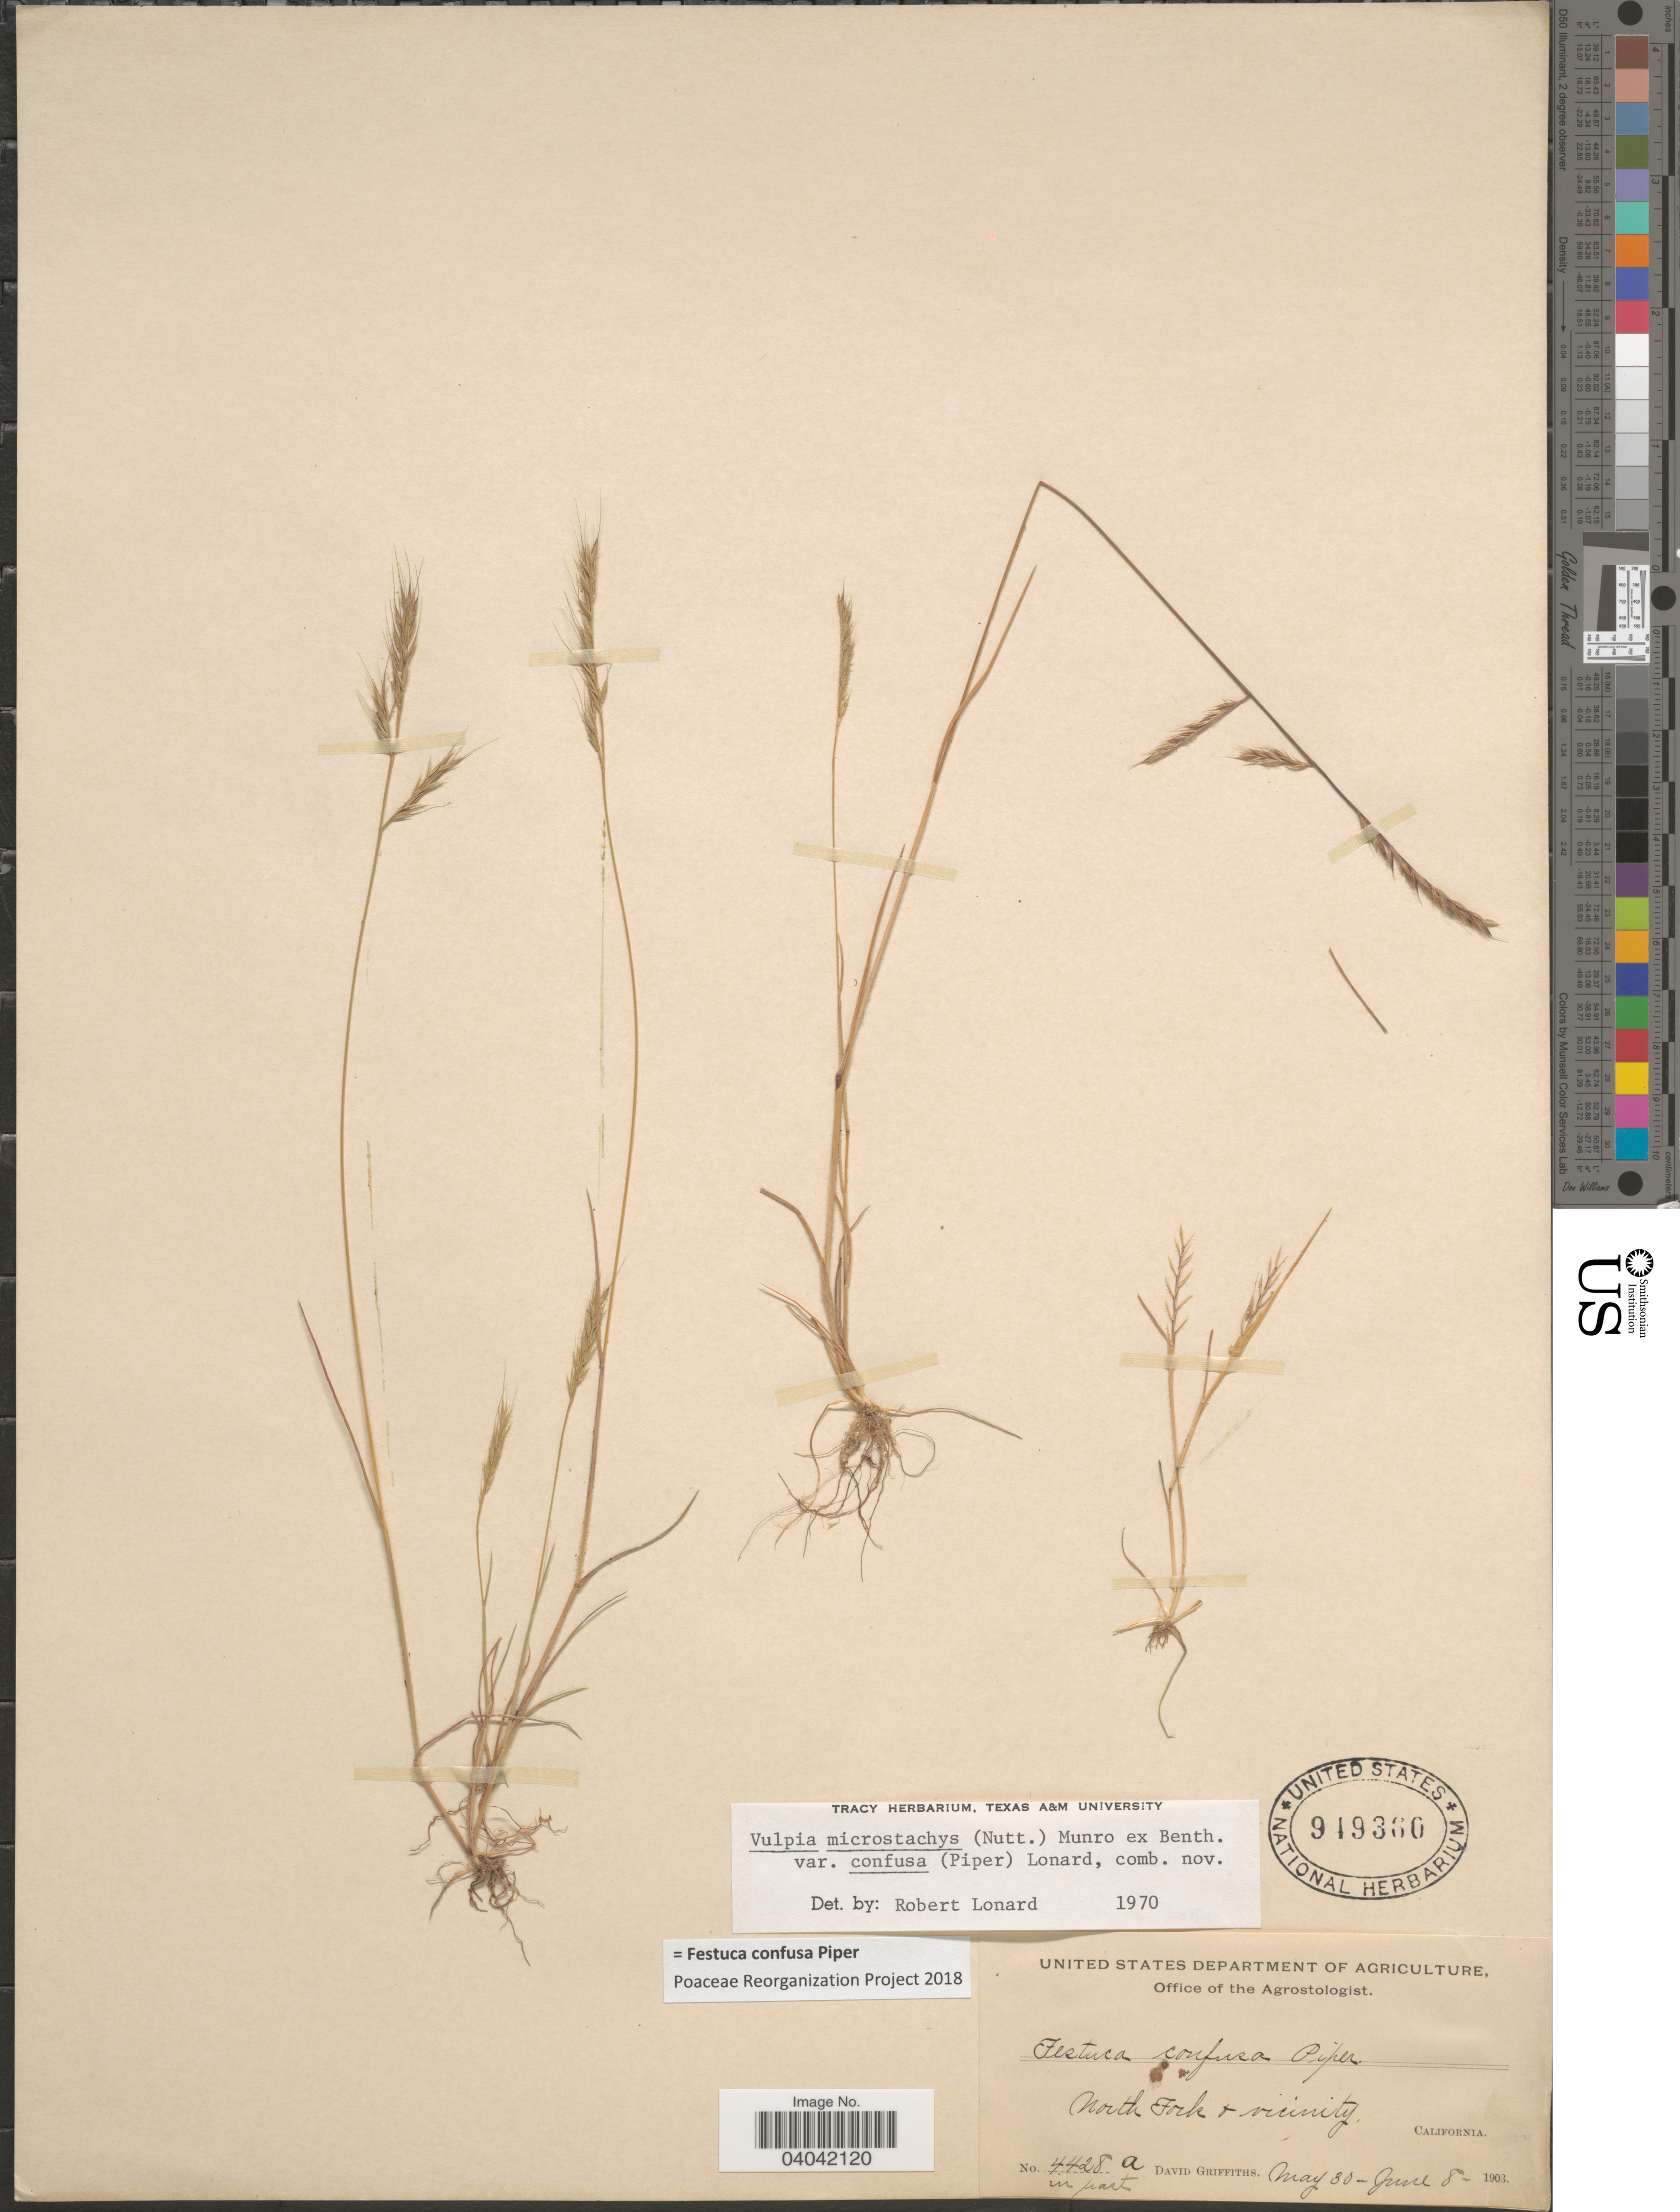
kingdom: Plantae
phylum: Tracheophyta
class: Liliopsida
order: Poales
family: Poaceae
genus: Festuca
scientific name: Festuca confusa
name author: Piper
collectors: D. Griffiths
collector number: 4428a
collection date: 1903-05-30/1903-06-08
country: United States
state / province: California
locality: North Fork & vicinity.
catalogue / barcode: US 949360